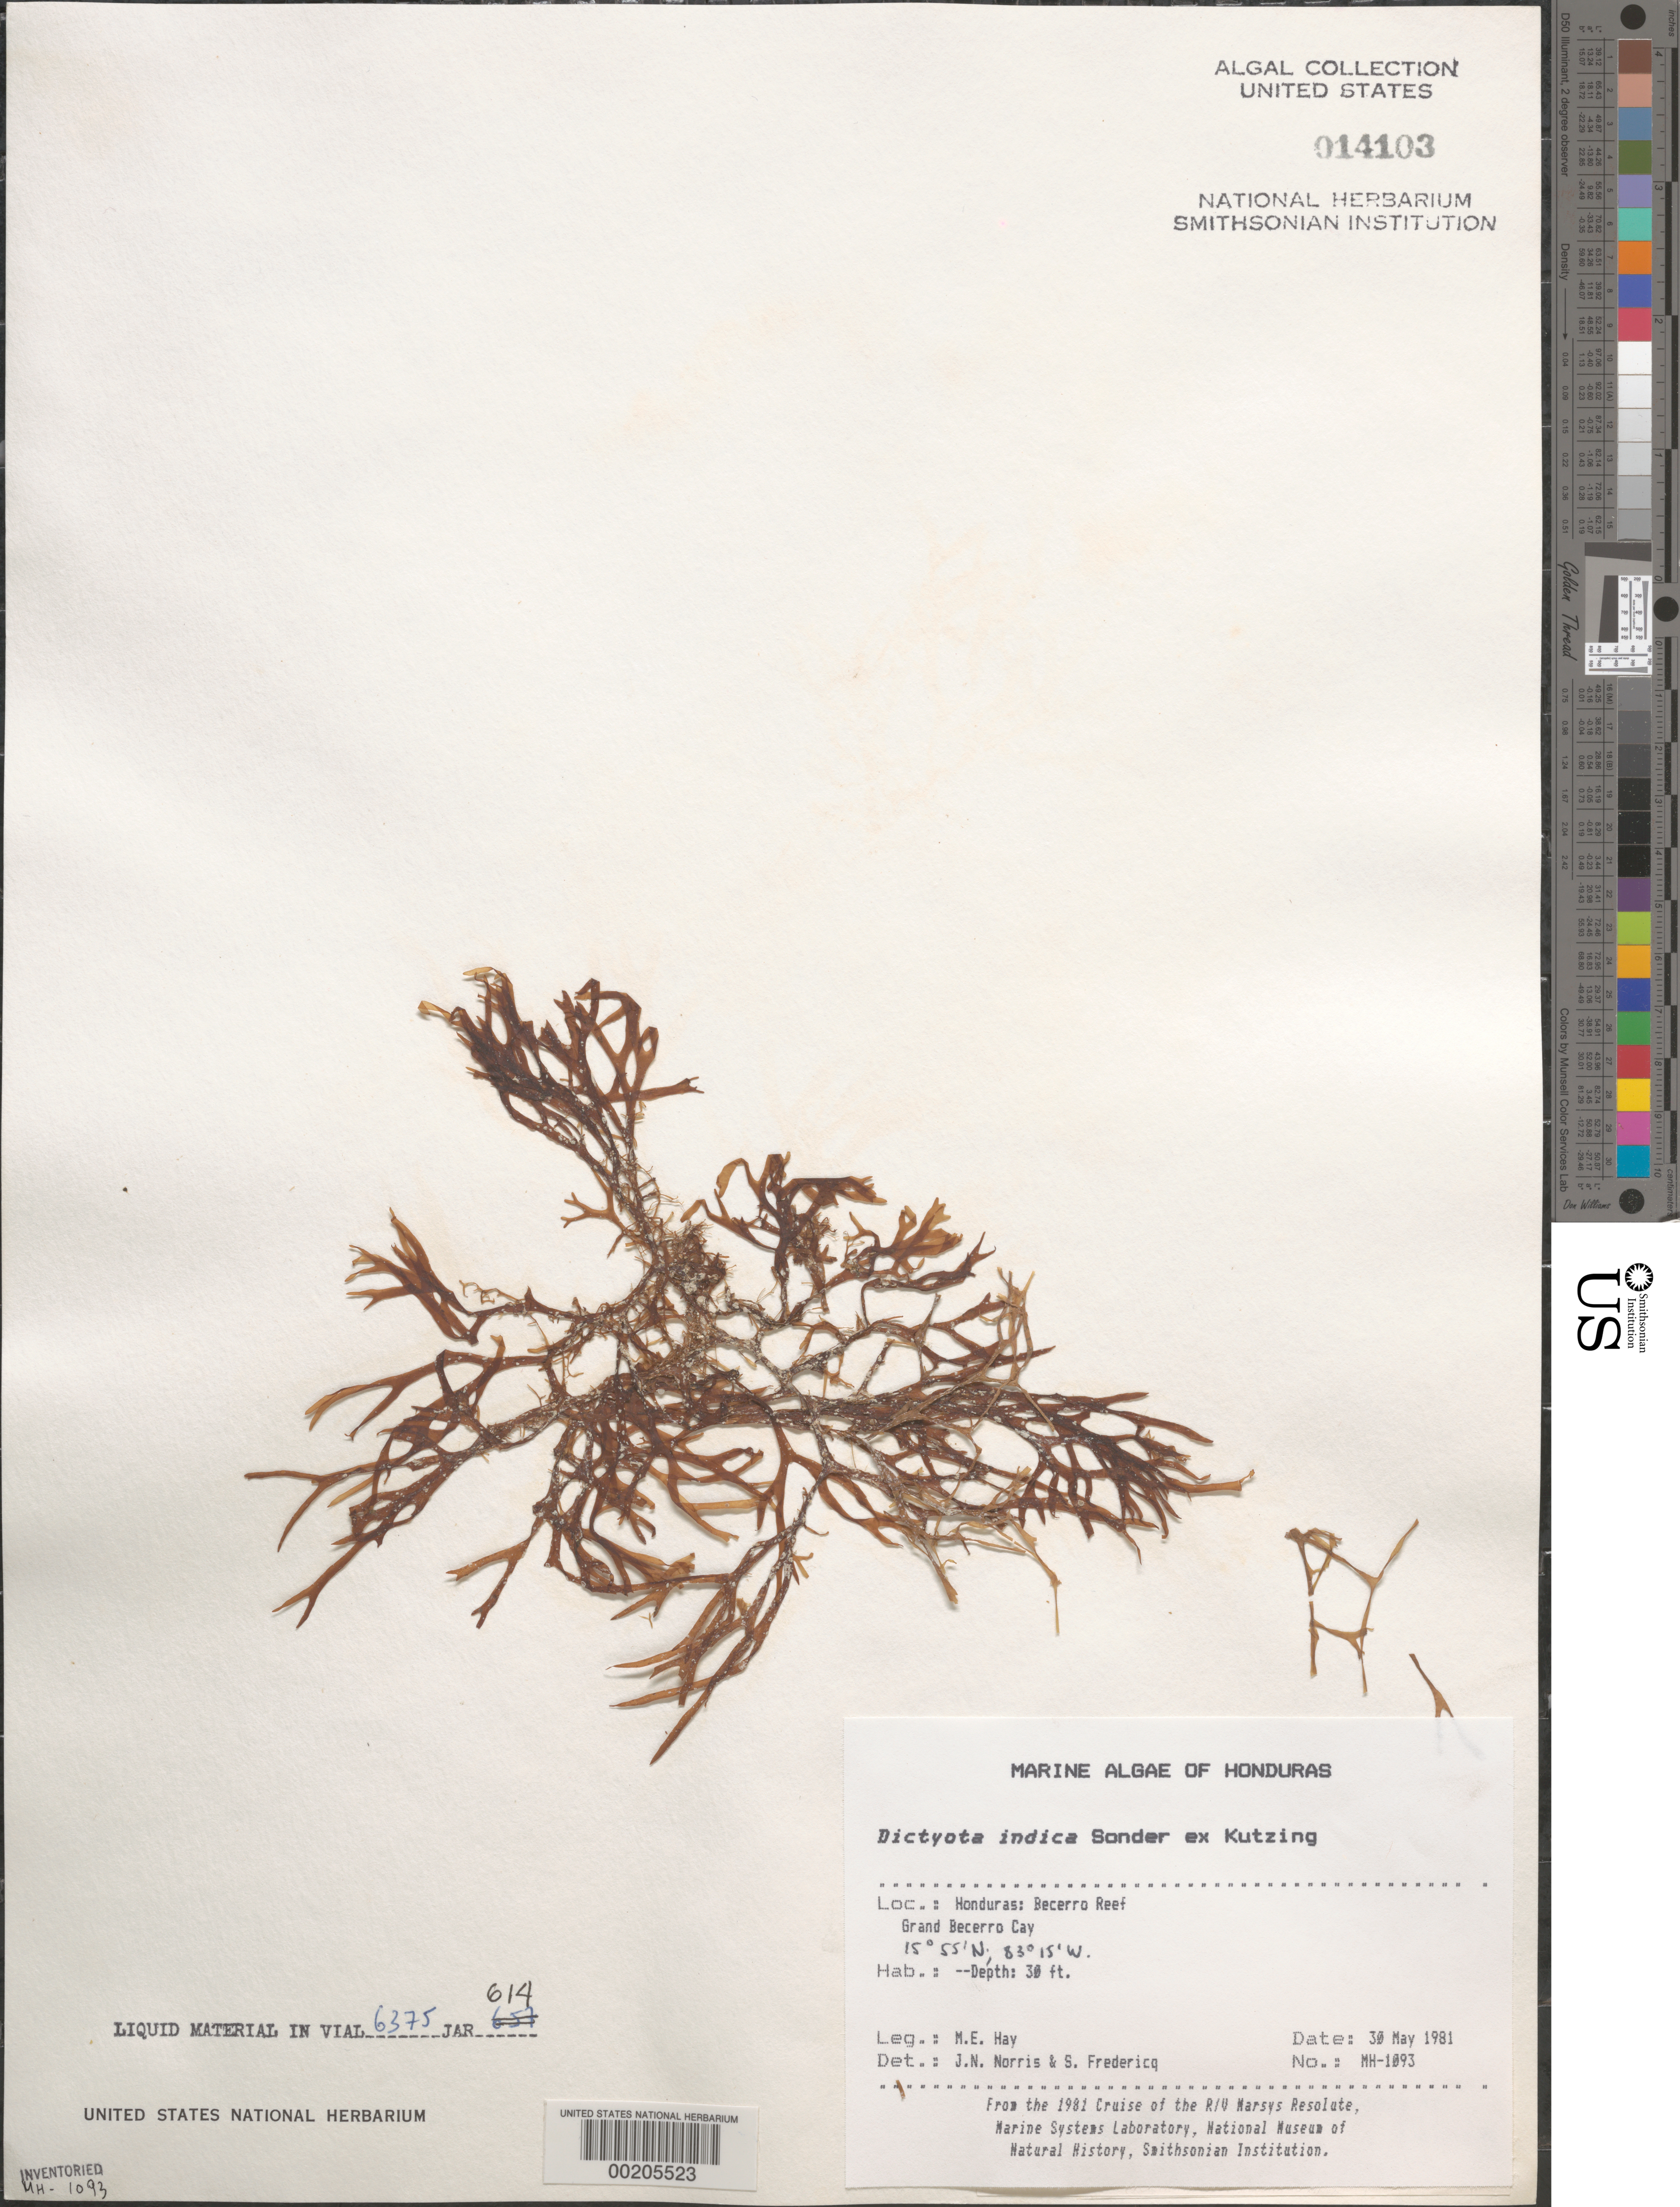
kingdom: Chromista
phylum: Ochrophyta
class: Phaeophyceae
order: Dictyotales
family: Dictyotaceae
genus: Dictyota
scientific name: Dictyota indica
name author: Anand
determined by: Norris, J. N.; Fredericq, S.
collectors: M. E. Hay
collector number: MEH-1093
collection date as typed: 30 May 1981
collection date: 1981-05-30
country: Honduras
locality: Becerro reef, grand becerro cay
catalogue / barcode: US 14103